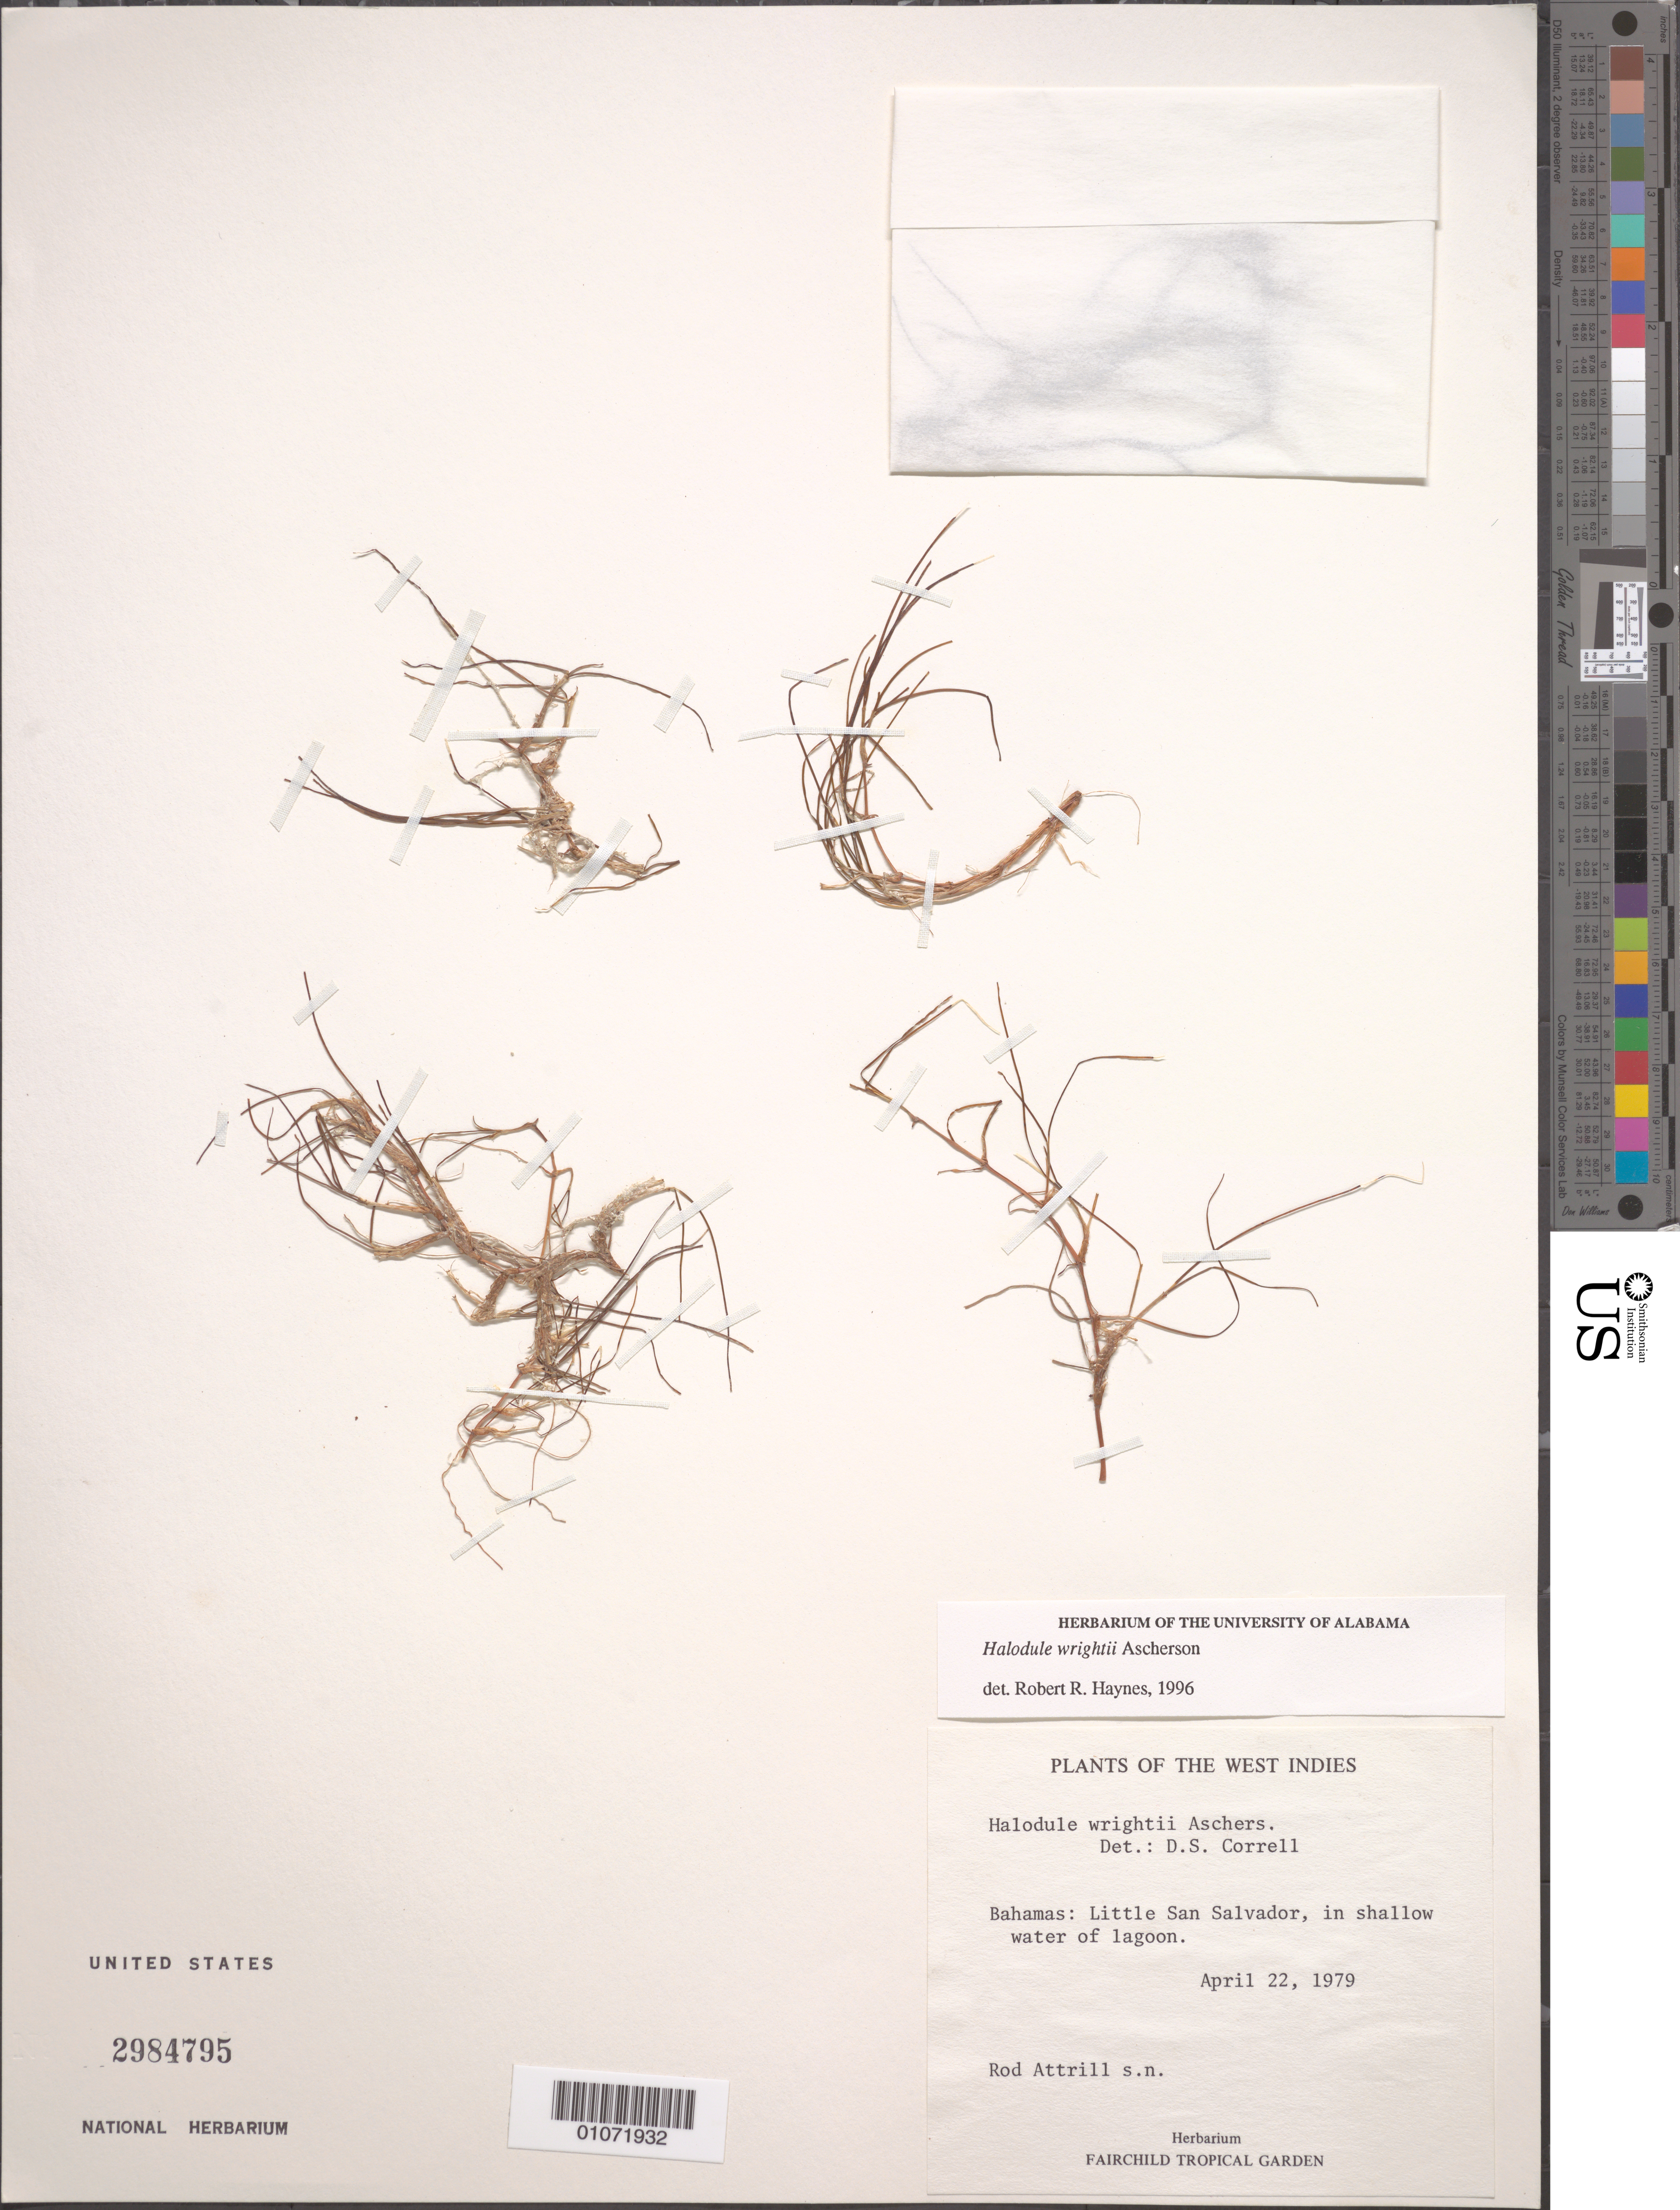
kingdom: Plantae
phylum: Tracheophyta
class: Liliopsida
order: Alismatales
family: Cymodoceaceae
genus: Halodule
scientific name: Halodule wrightii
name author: Asch.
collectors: R. Attrill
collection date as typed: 22 Apr 1979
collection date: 1979-04-22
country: Bahamas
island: San Salvador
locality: Little San Salvador in shallow water of lagoon.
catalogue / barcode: US 2984795